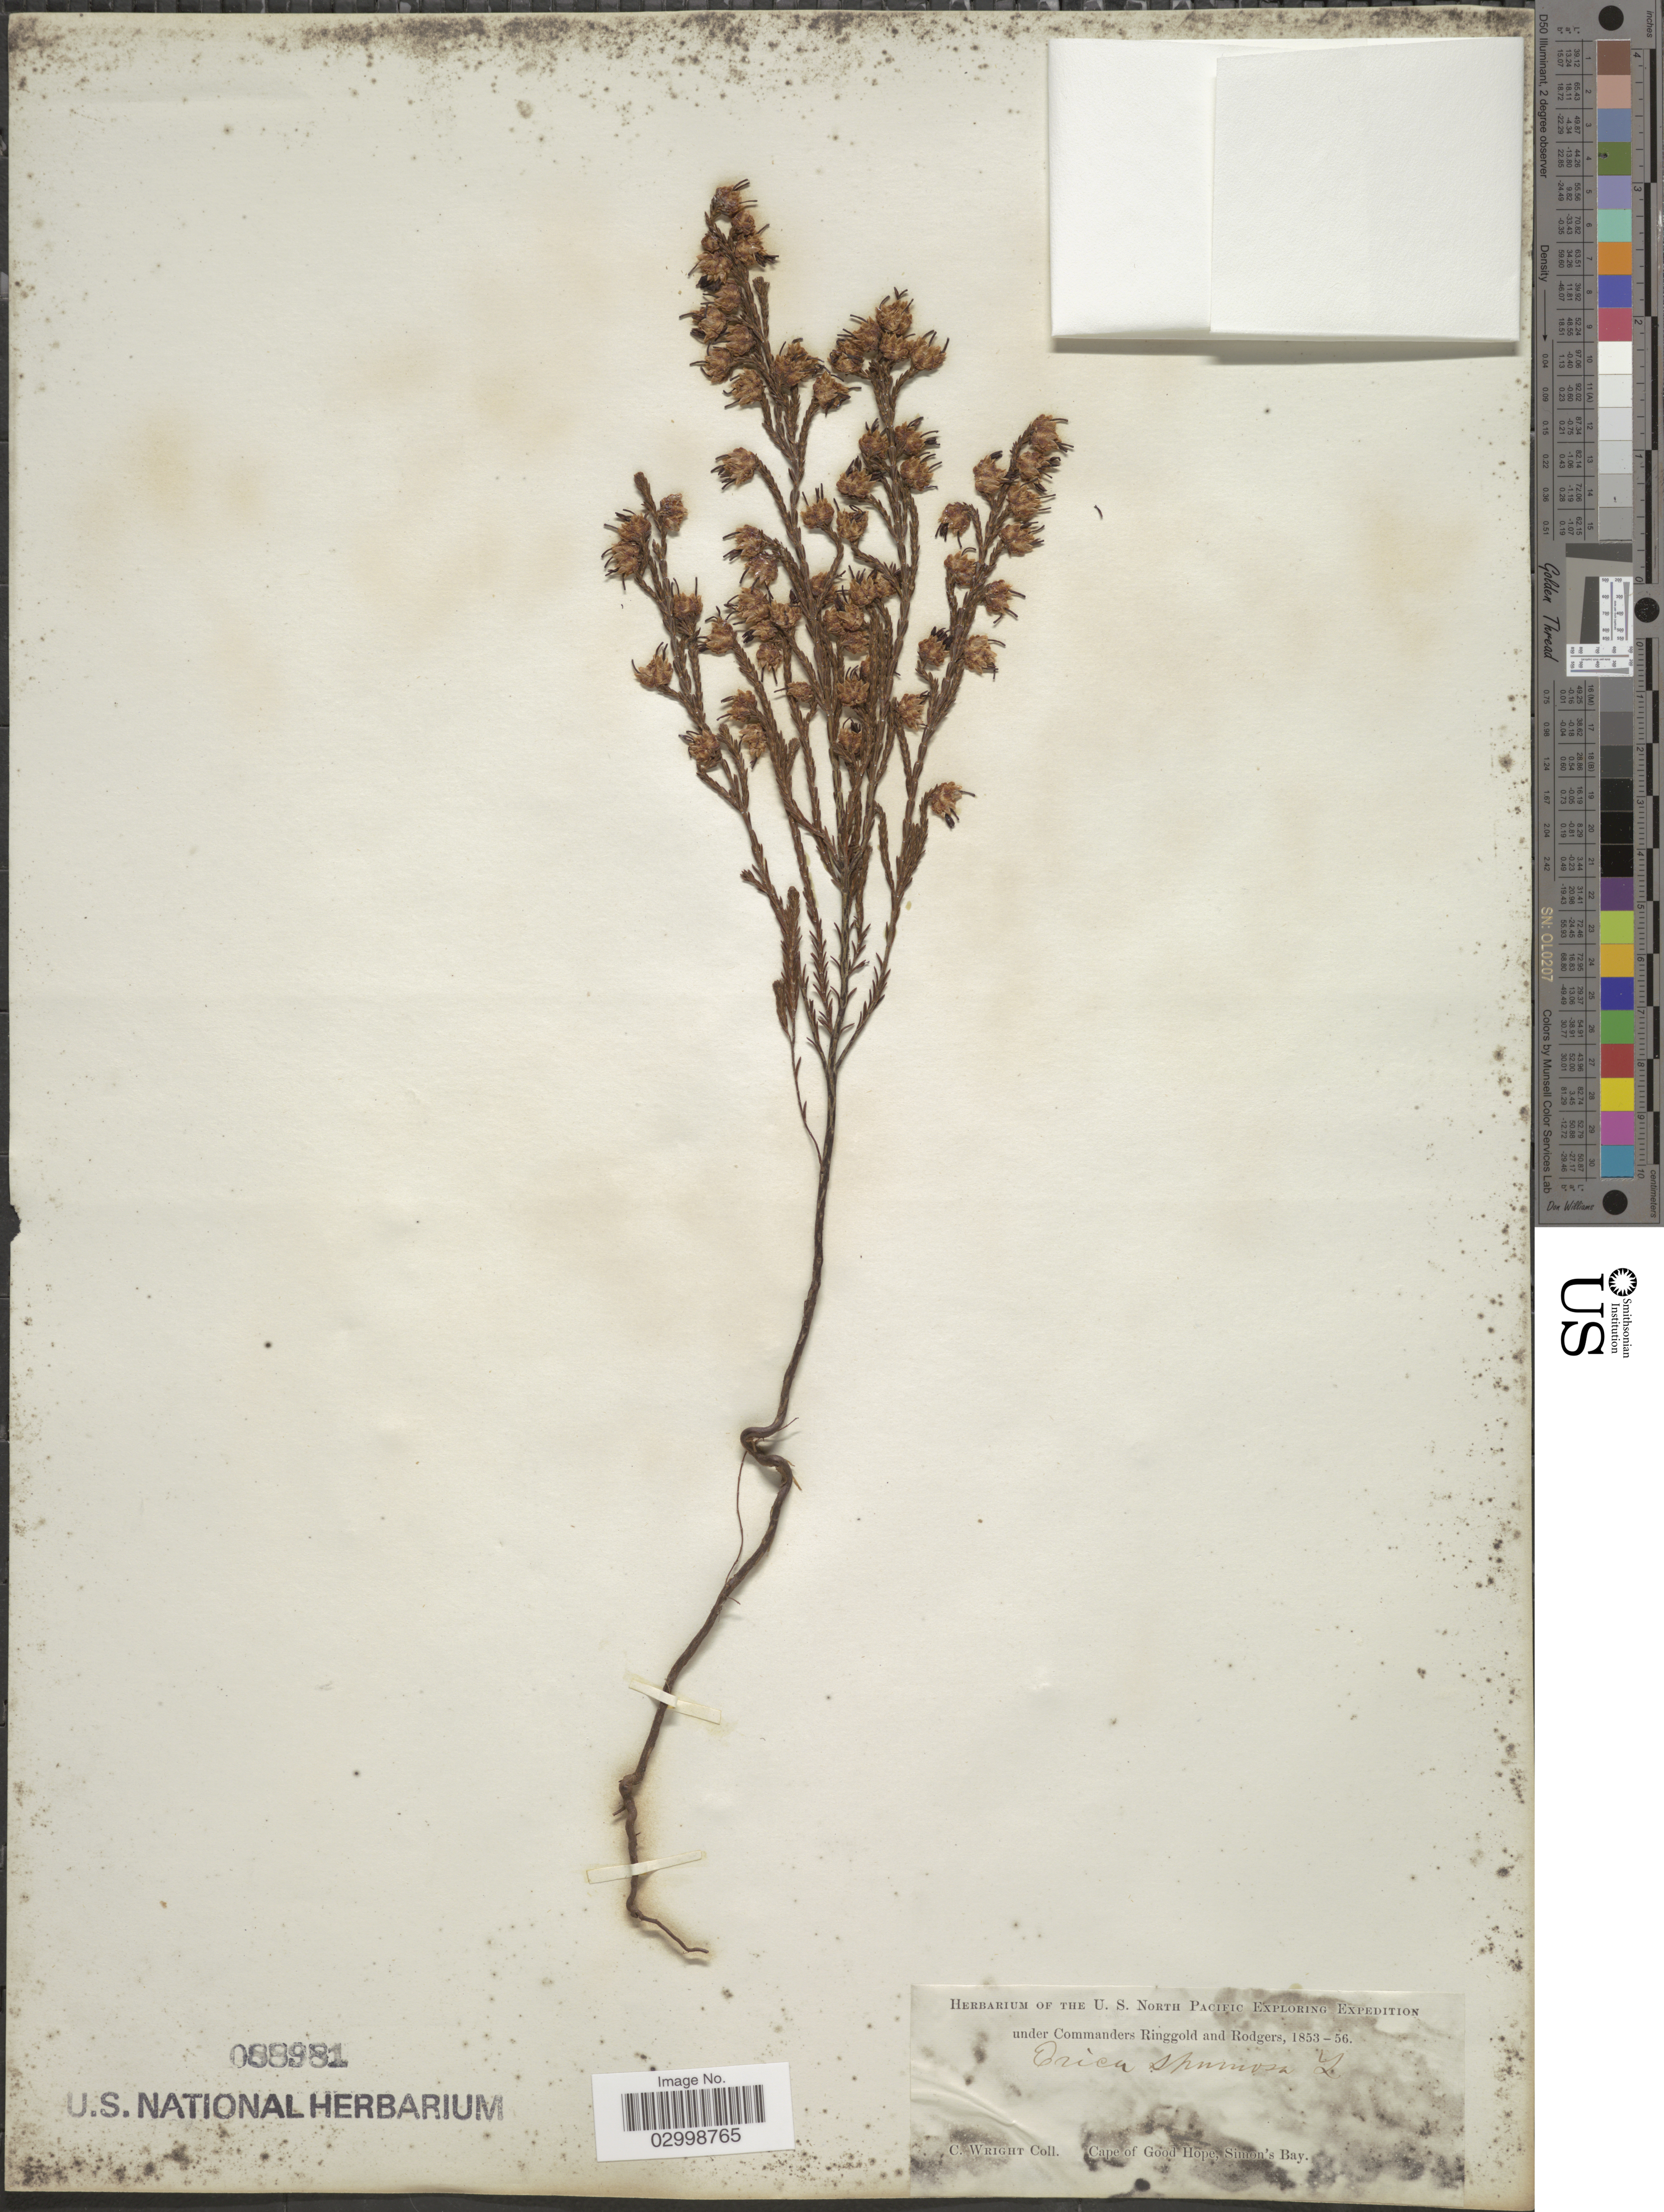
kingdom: Plantae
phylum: Tracheophyta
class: Magnoliopsida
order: Ericales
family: Ericaceae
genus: Erica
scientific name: Erica spumosa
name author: L.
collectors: C. Wright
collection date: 1853/1856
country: South Africa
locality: Cape of Good Hope, Simon's Bay.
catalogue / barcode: US 88981